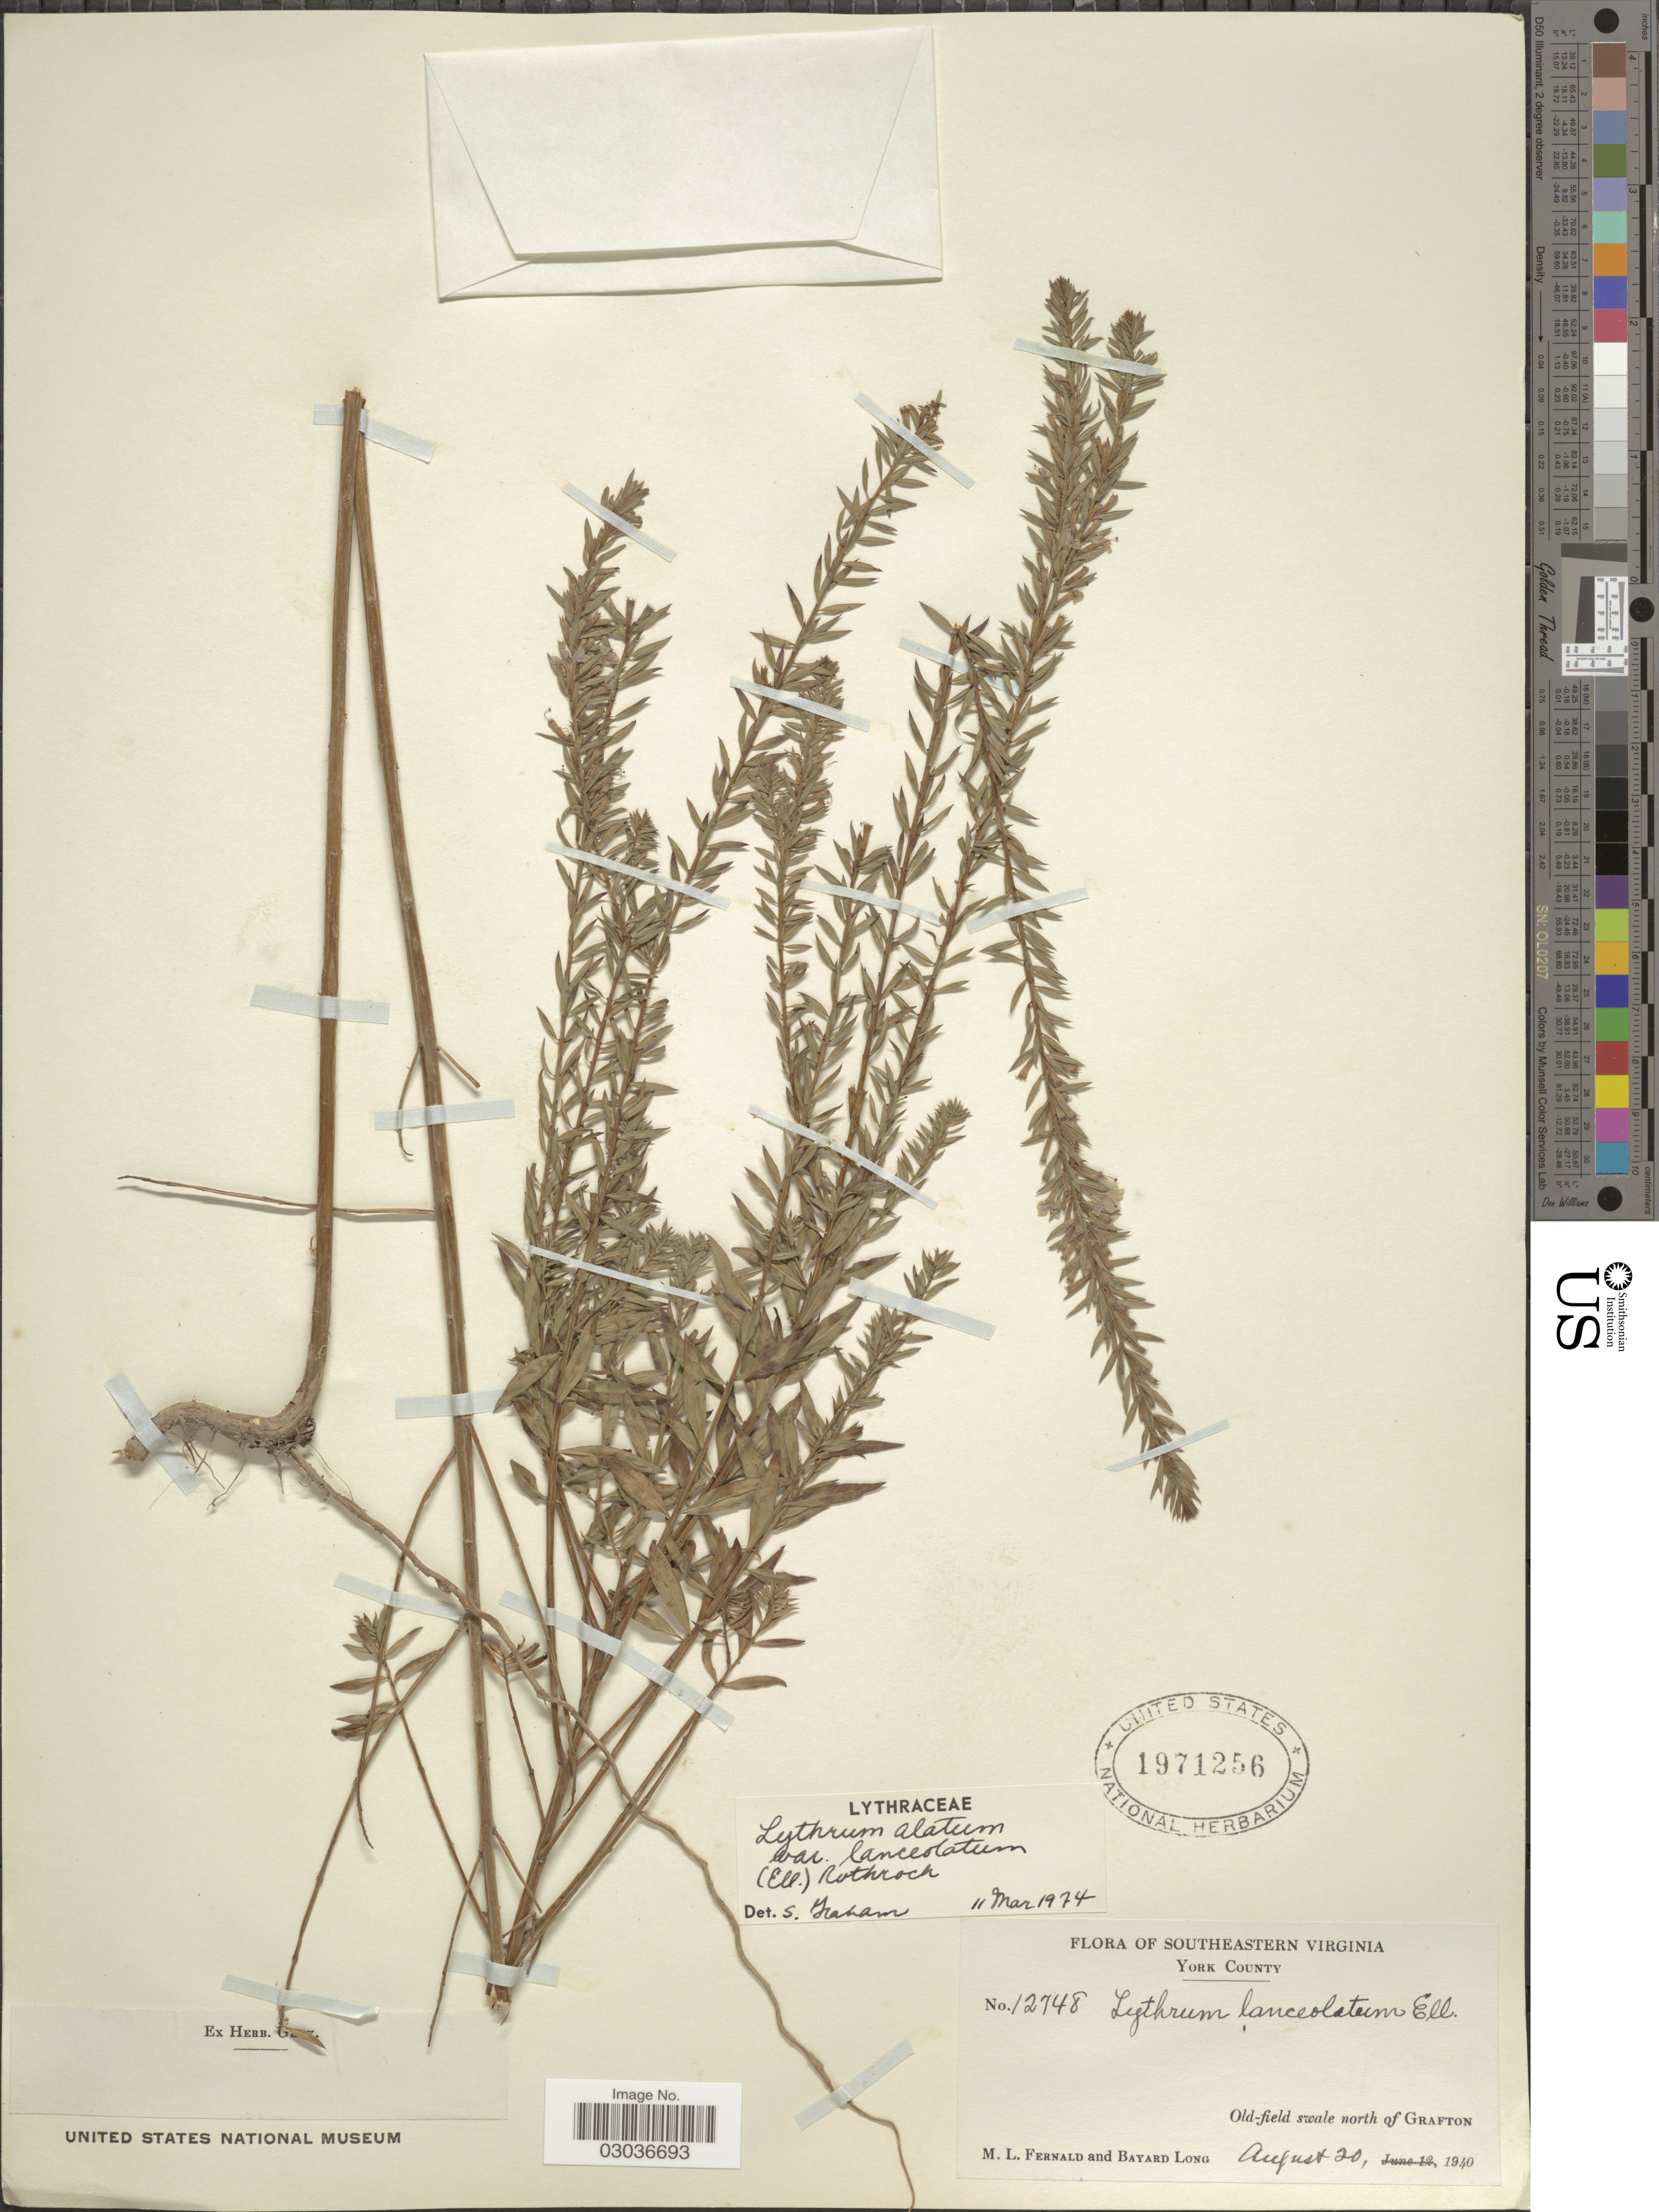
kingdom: Plantae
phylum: Tracheophyta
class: Magnoliopsida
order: Myrtales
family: Lythraceae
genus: Lythrum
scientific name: Lythrum alatum var. lanceolatum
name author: (Elliott) A. Gray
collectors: M. L. Fernald & B. Long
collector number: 12748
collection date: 1940-08-20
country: United States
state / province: Virginia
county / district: York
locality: Southeastern Virginia. York County. Old-field swale north of Grafton.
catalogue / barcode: US 1971256